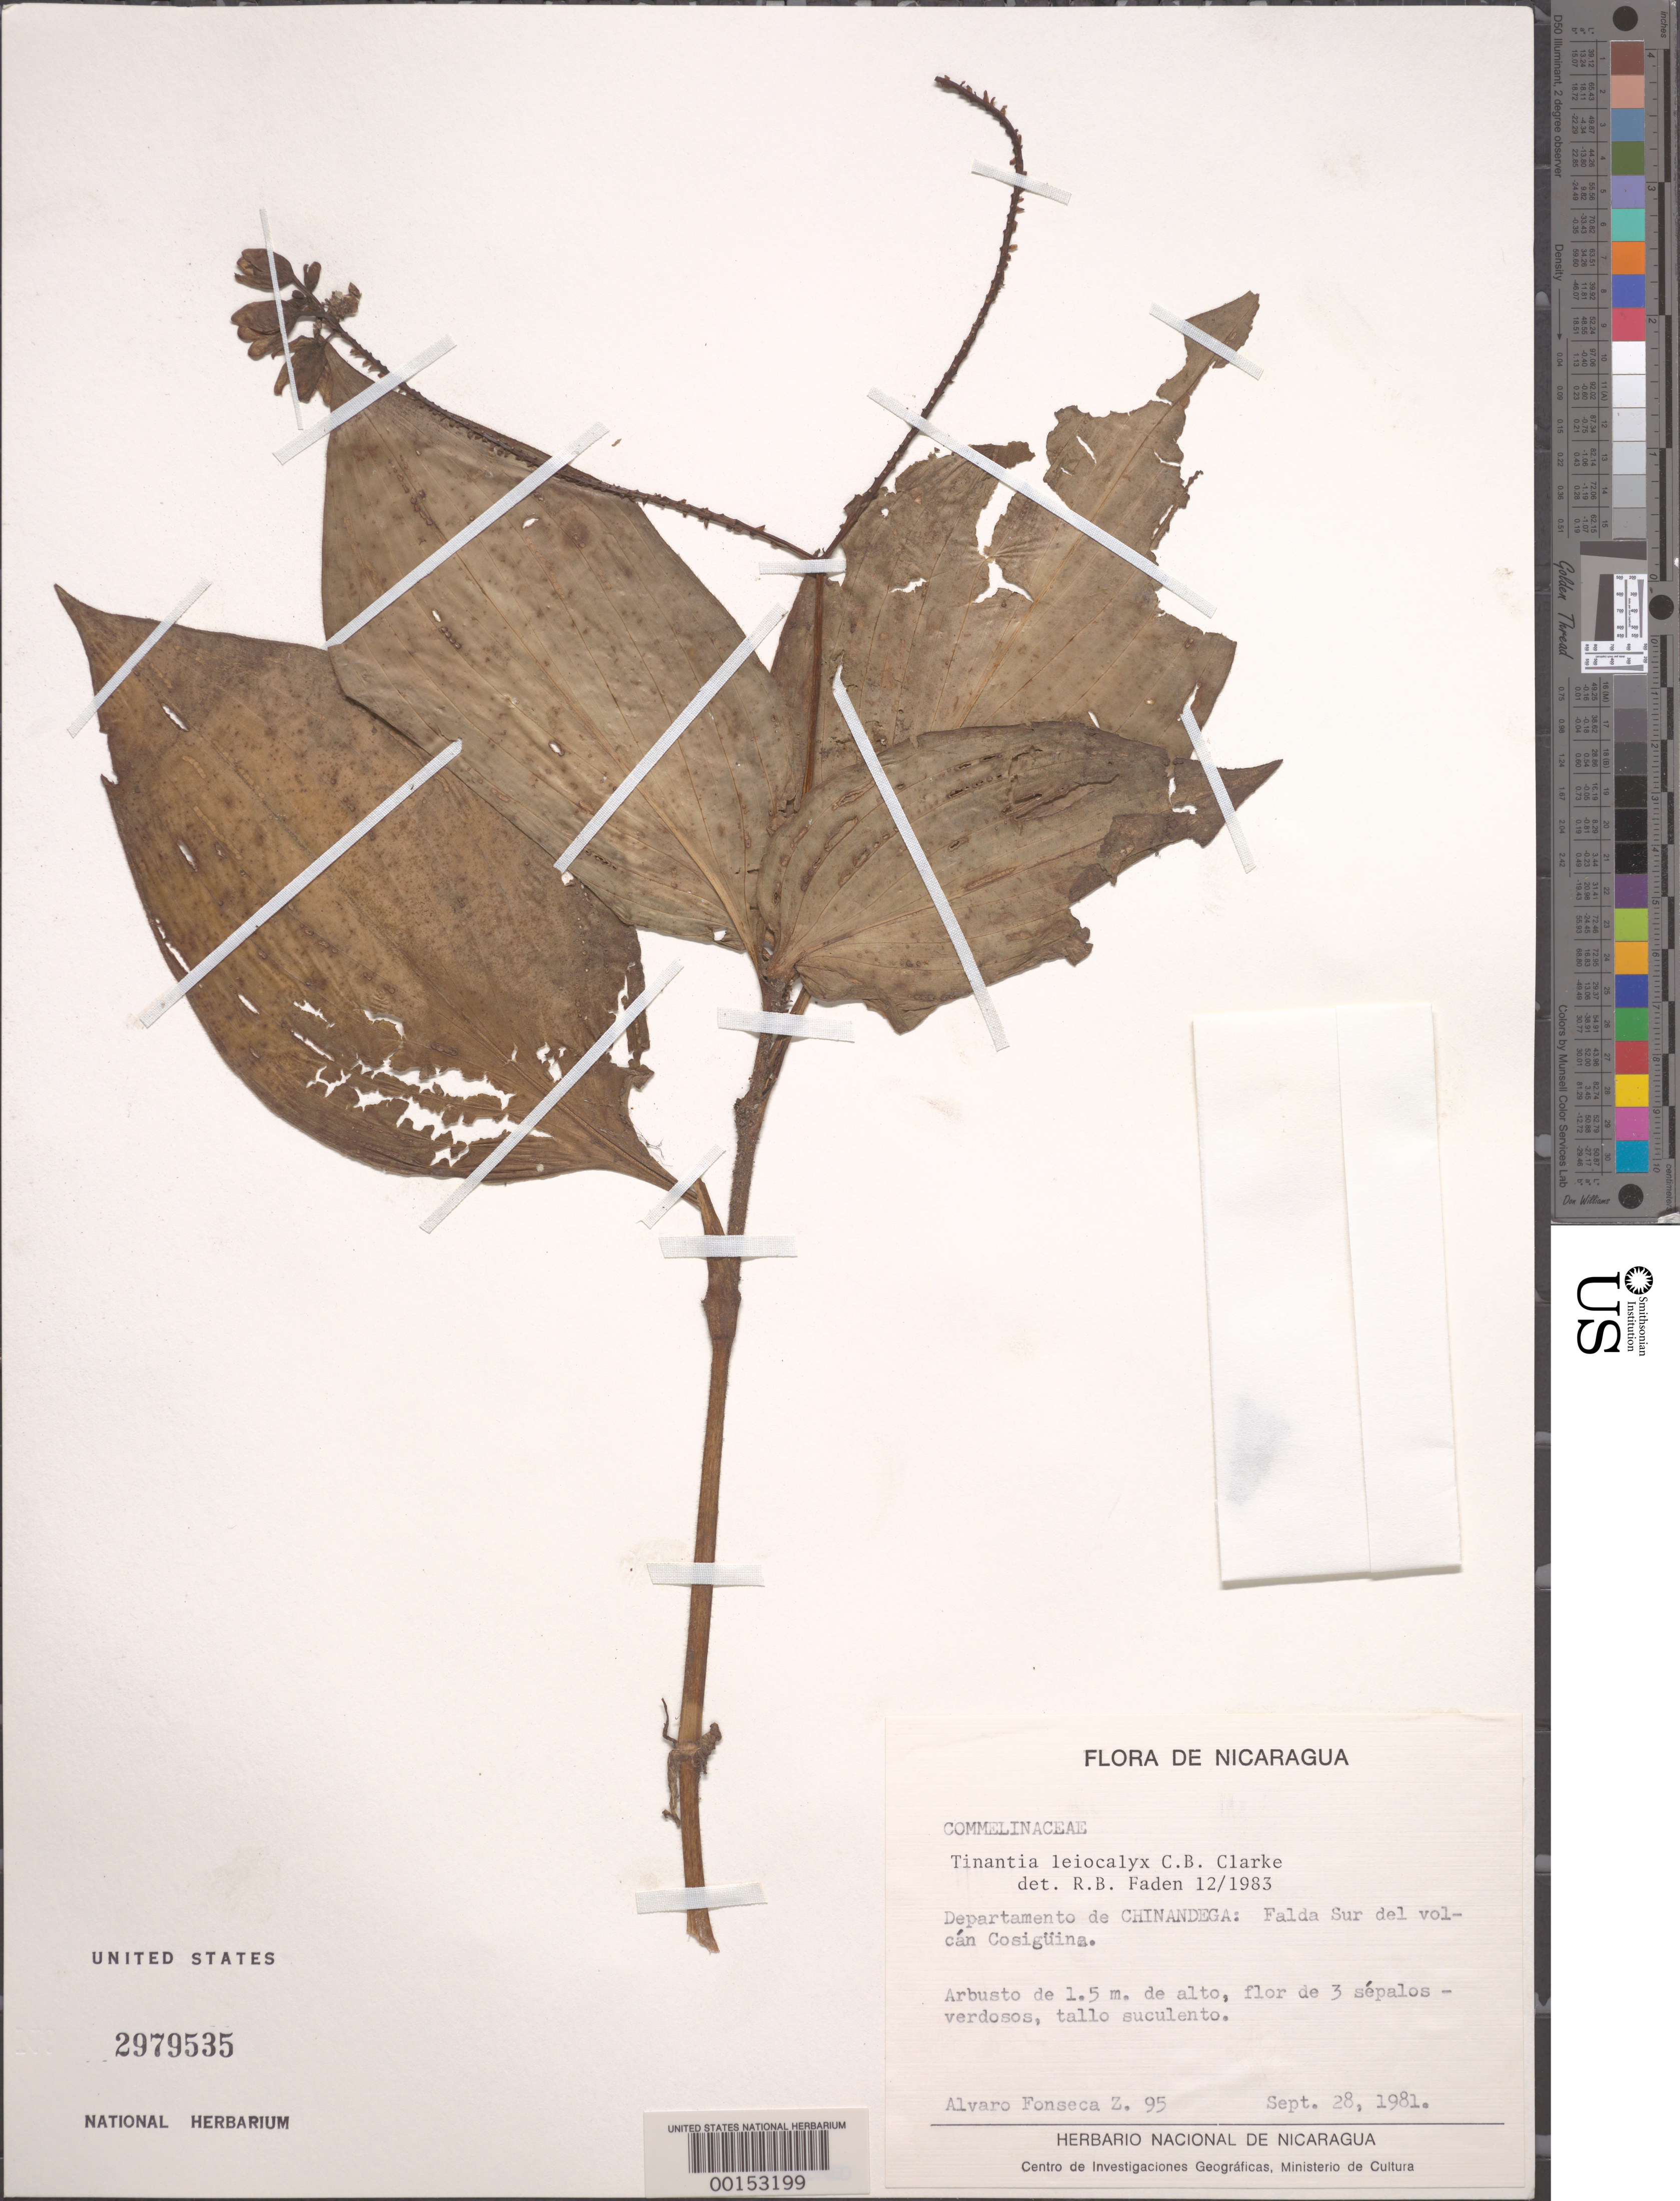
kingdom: Plantae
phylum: Tracheophyta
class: Liliopsida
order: Commelinales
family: Commelinaceae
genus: Tinantia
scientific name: Tinantia leiocalyx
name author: C.B. Clarke in Donn. Sm.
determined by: Faden, Robert B., (US), Smithsonian Institution - National Museum of Natural History (UNITED STATES)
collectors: A. Fonseca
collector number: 95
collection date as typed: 28 Sep 1981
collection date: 1981-09-28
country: Nicaragua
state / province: Chinandega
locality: Near volcan cosiguina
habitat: Slope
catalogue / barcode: US 2979535